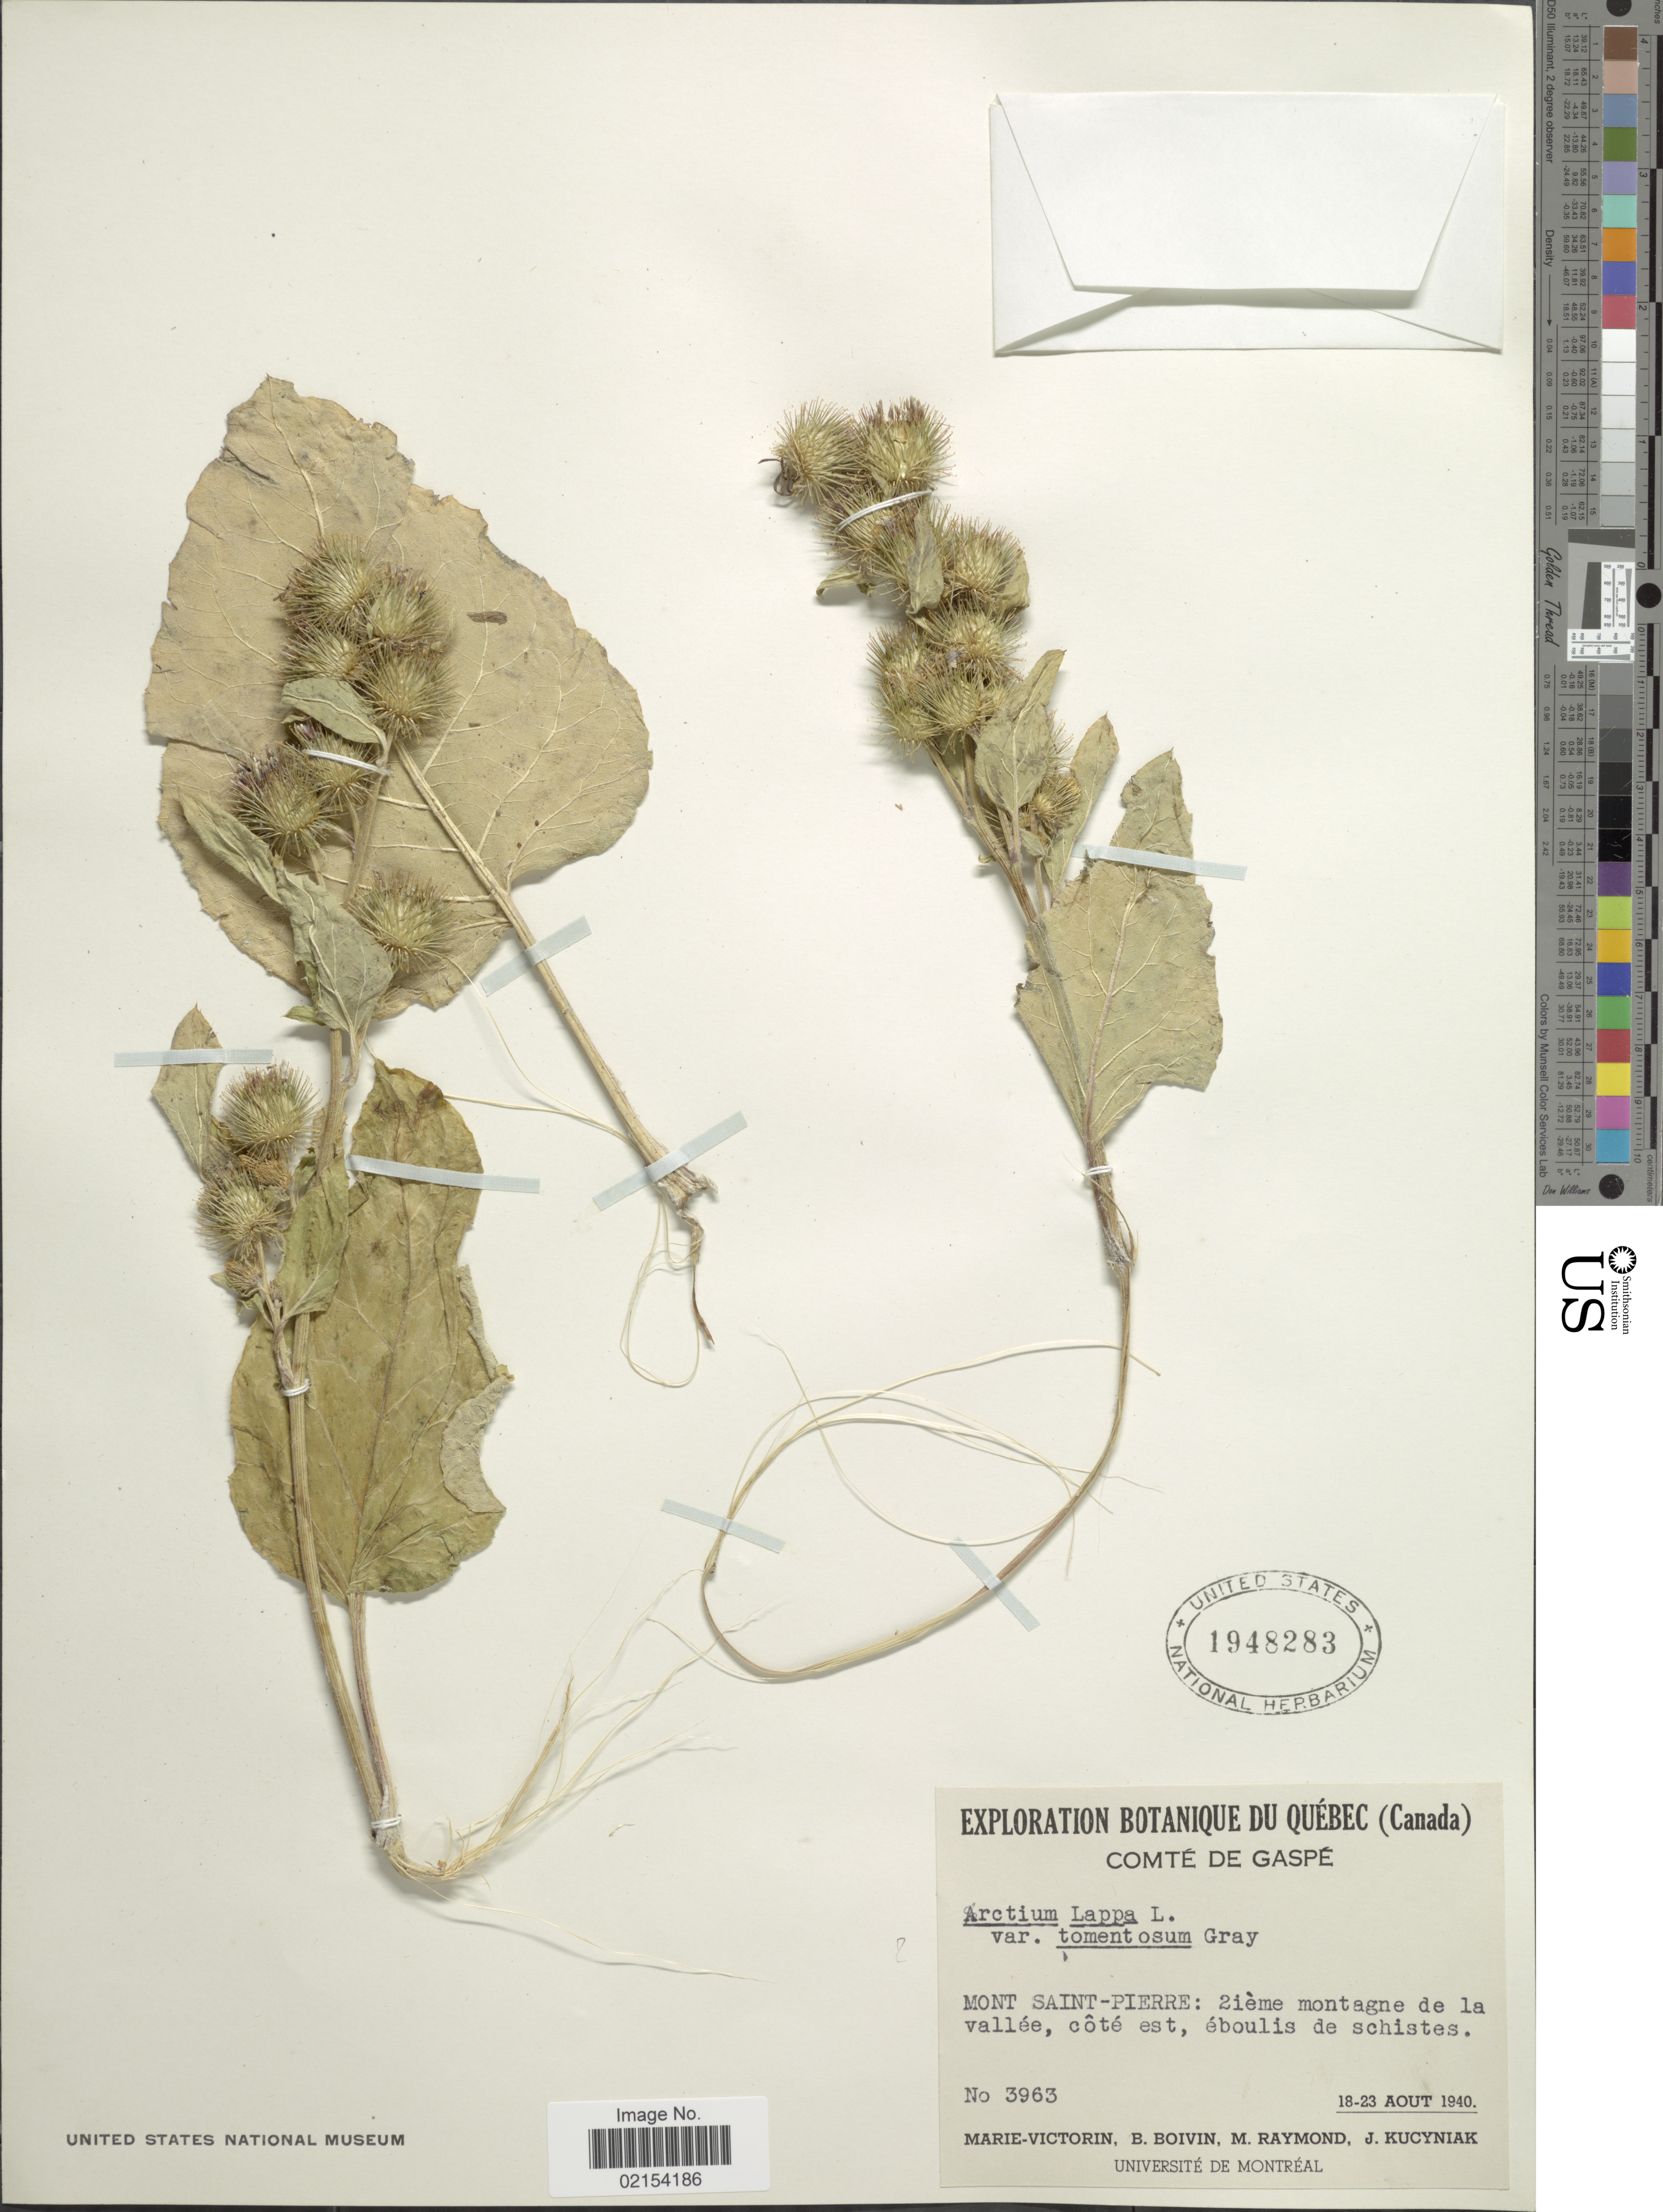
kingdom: Plantae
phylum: Tracheophyta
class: Magnoliopsida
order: Asterales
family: Asteraceae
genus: Arctium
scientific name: Arctium tomentosum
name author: Mill.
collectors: -. Marie-Victorin, J. R. B. Boivin, M. Raymond & J. Kucyniak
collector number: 3963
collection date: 1940-08-18/1940-08-23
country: Canada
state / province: Quebec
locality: Comte de gaspe, Mont Saint-Pierre: zieme montagne de la vallee, cote est, eboulis de schistes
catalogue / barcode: US 1948283